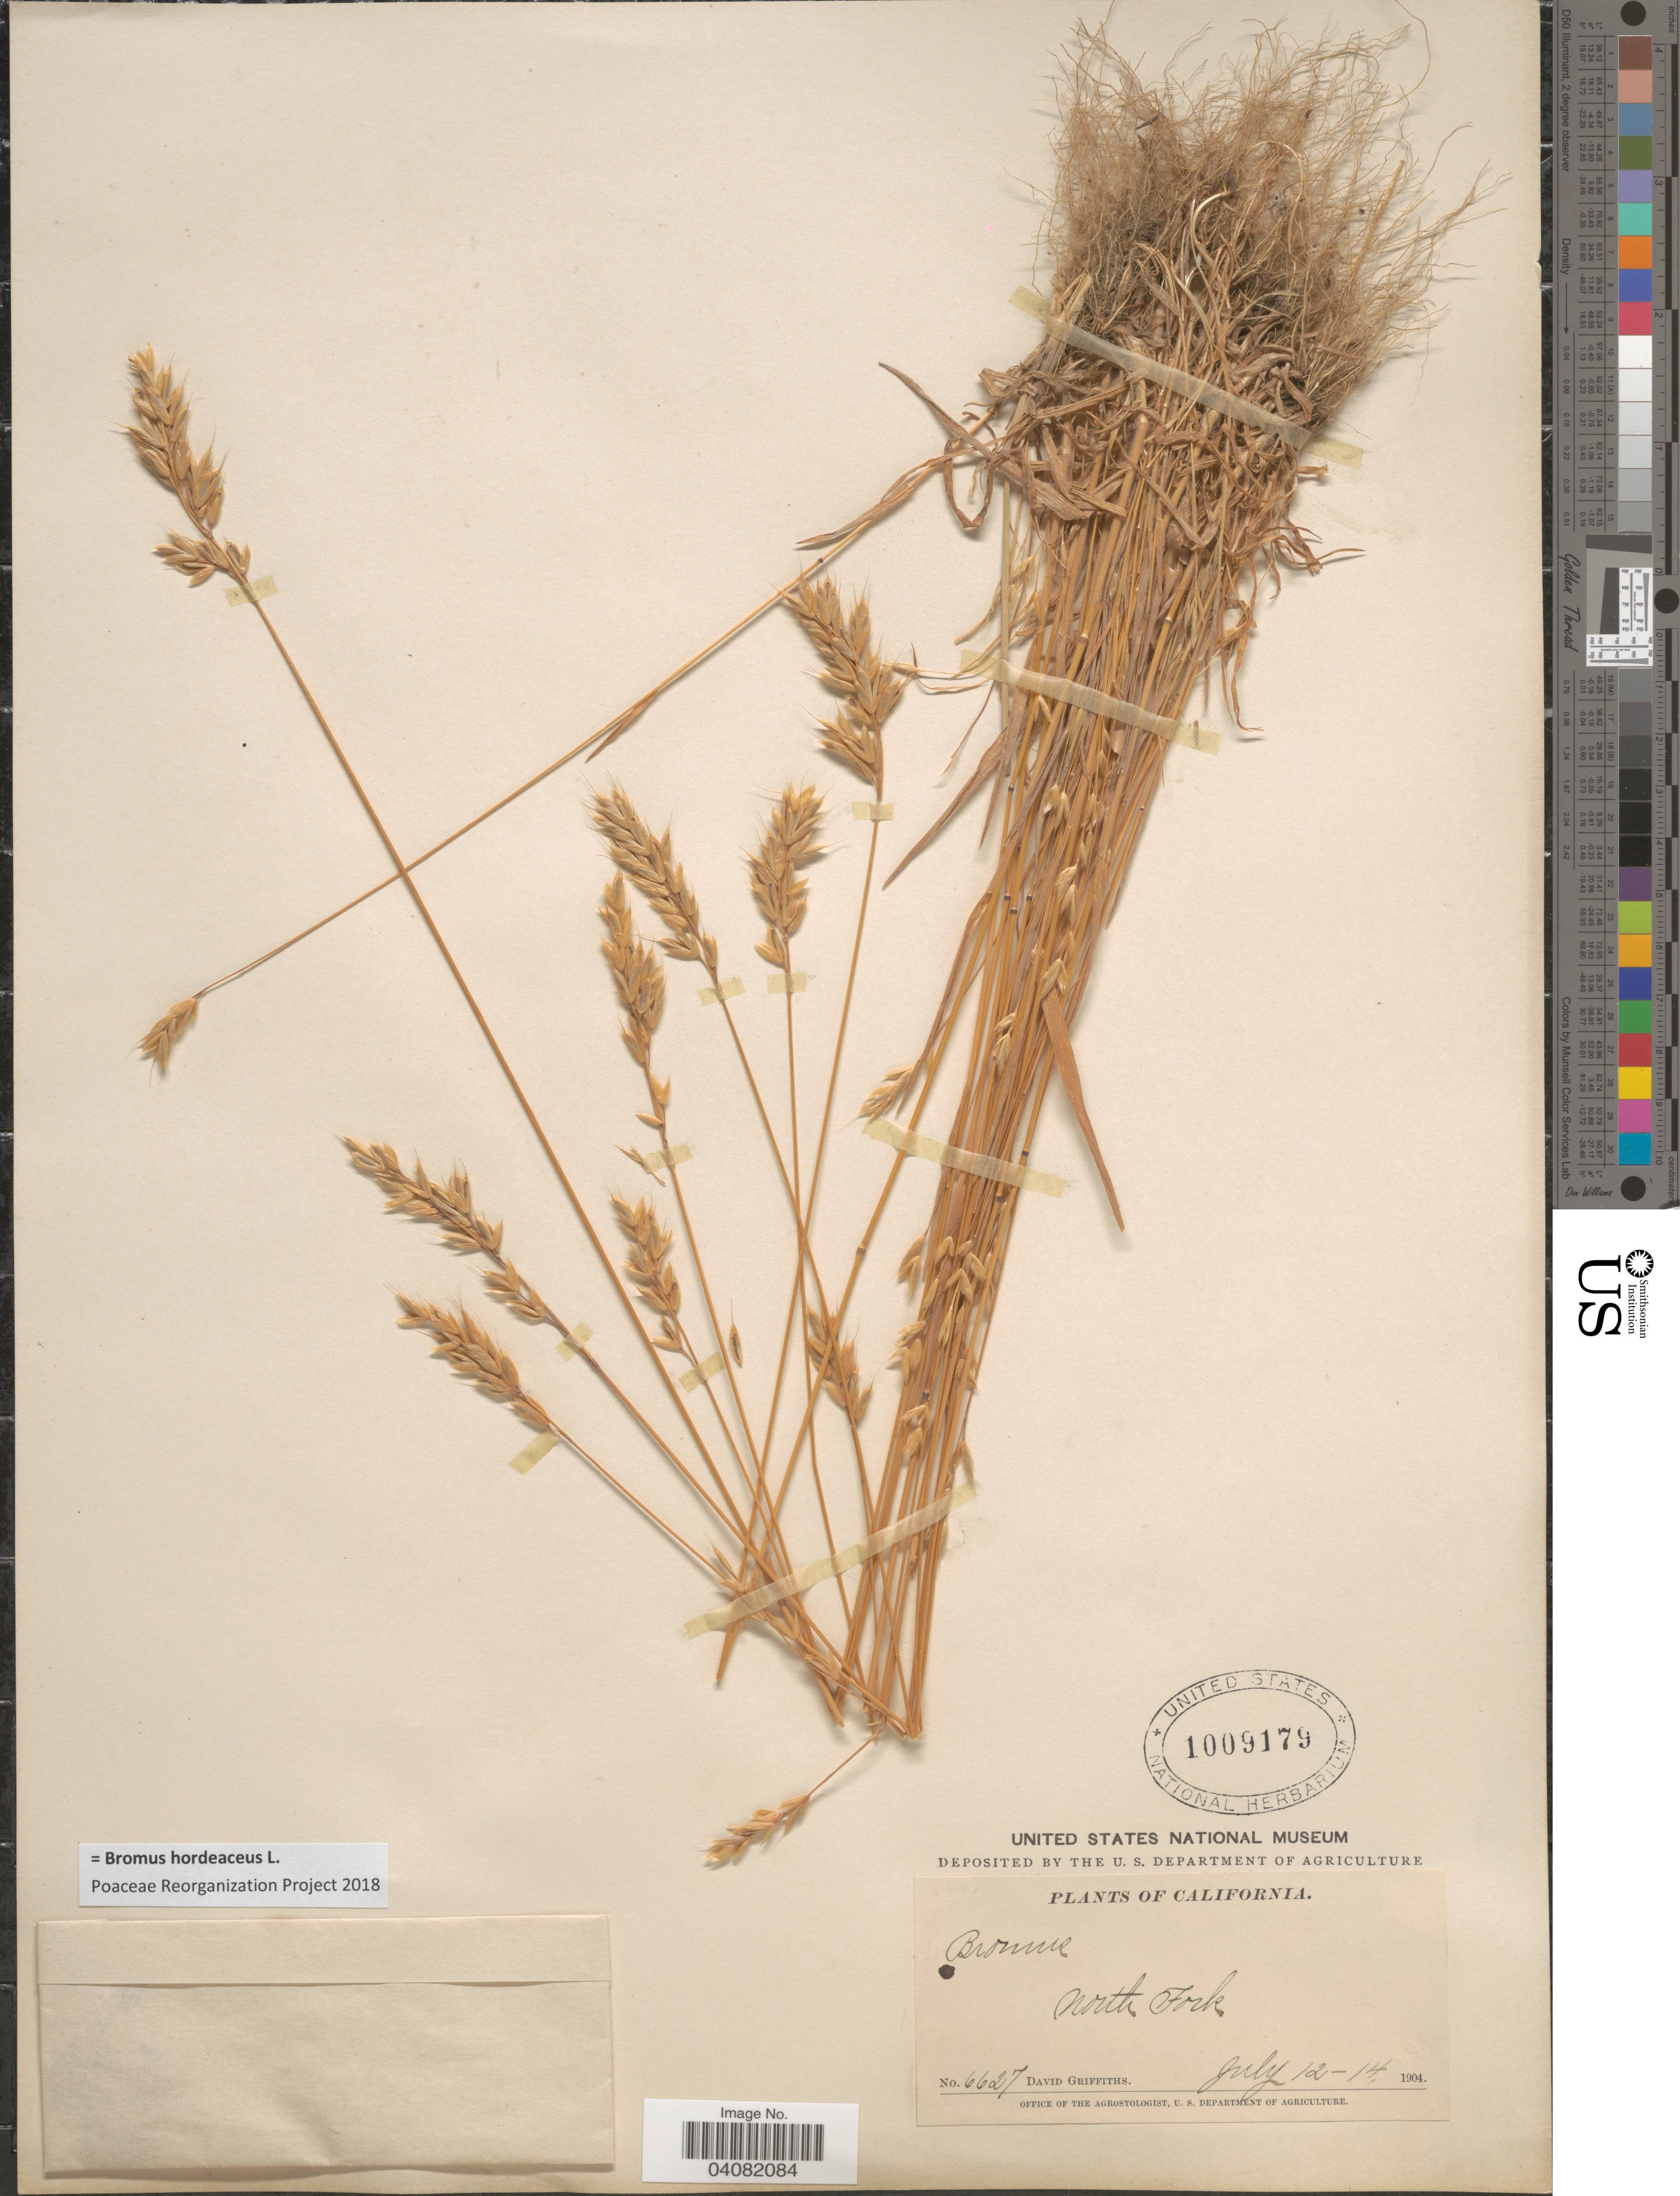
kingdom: Plantae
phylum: Tracheophyta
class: Liliopsida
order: Poales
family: Poaceae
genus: Bromus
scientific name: Bromus hordeaceus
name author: L.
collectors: D. Griffiths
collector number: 6627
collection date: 1904-07-12/1904-07-14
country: United States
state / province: California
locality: North Fork.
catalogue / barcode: US 1009179